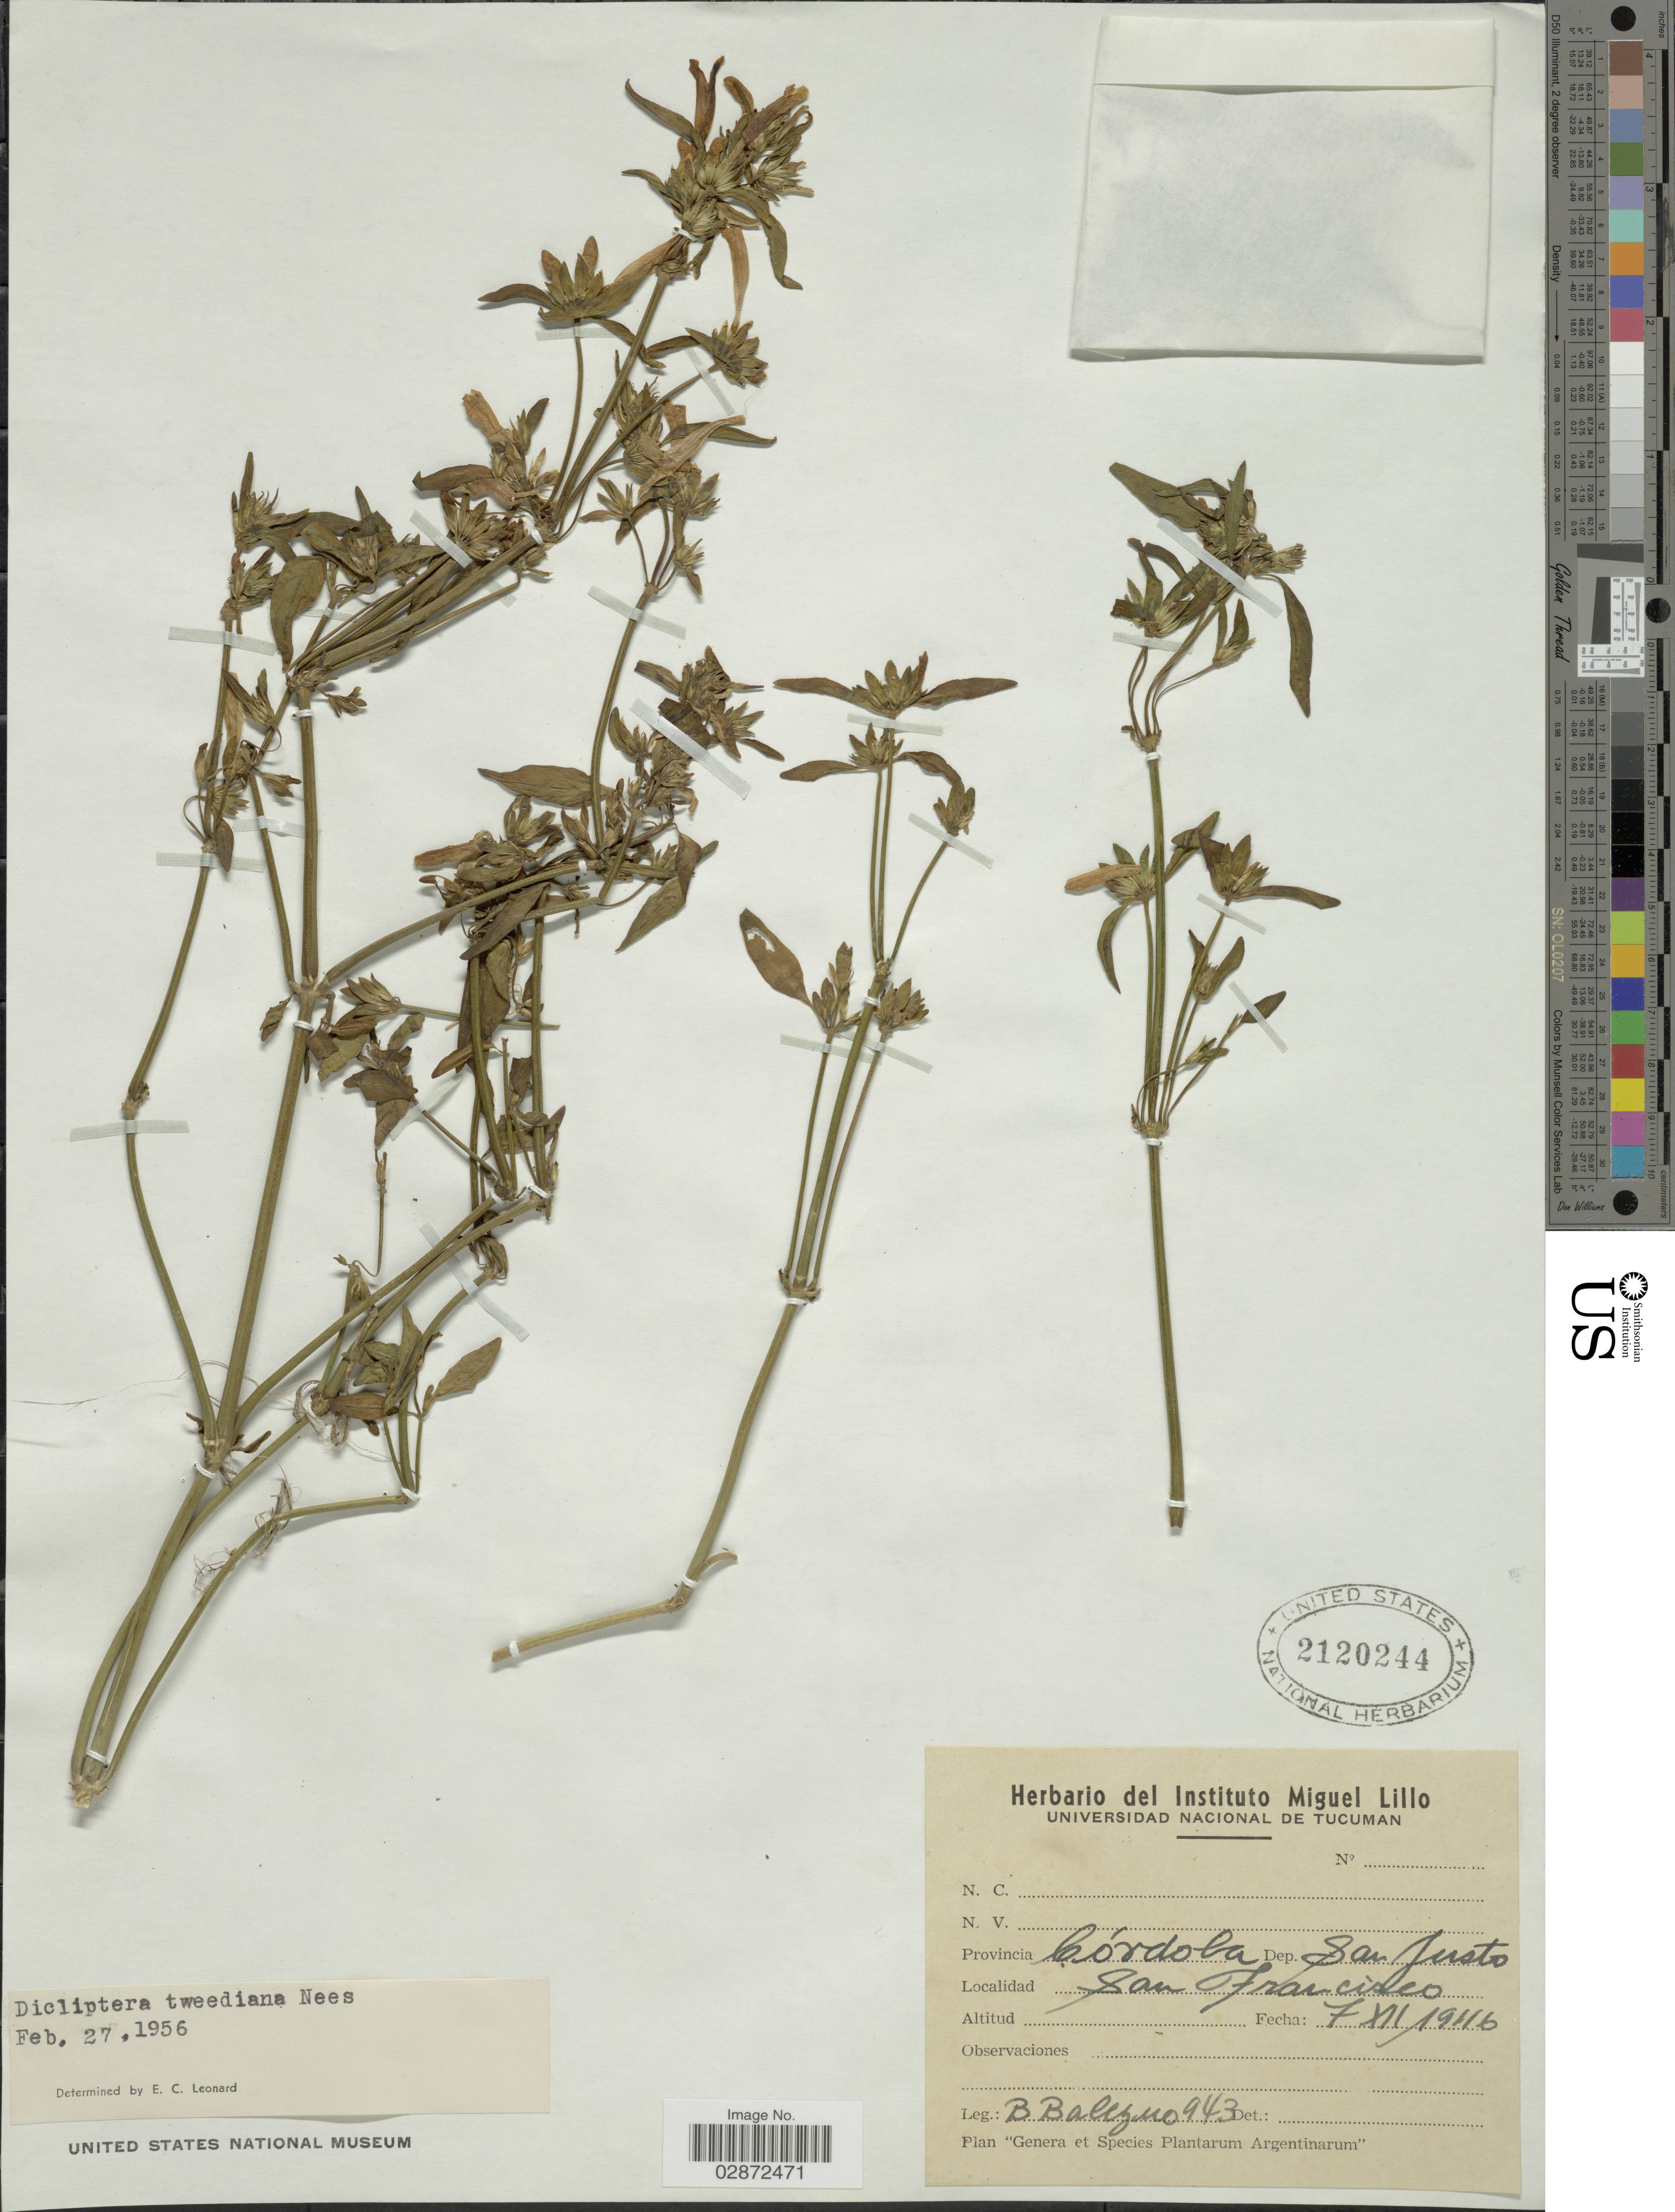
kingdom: Plantae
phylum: Tracheophyta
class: Magnoliopsida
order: Lamiales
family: Acanthaceae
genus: Dicliptera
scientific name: Dicliptera squarrosa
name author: Nees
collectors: B. Balegno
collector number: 943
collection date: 1946-12-07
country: Argentina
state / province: Cordoba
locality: Provincia Córdoba. Dep. San Justo. San Francisco.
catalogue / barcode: US 2120244